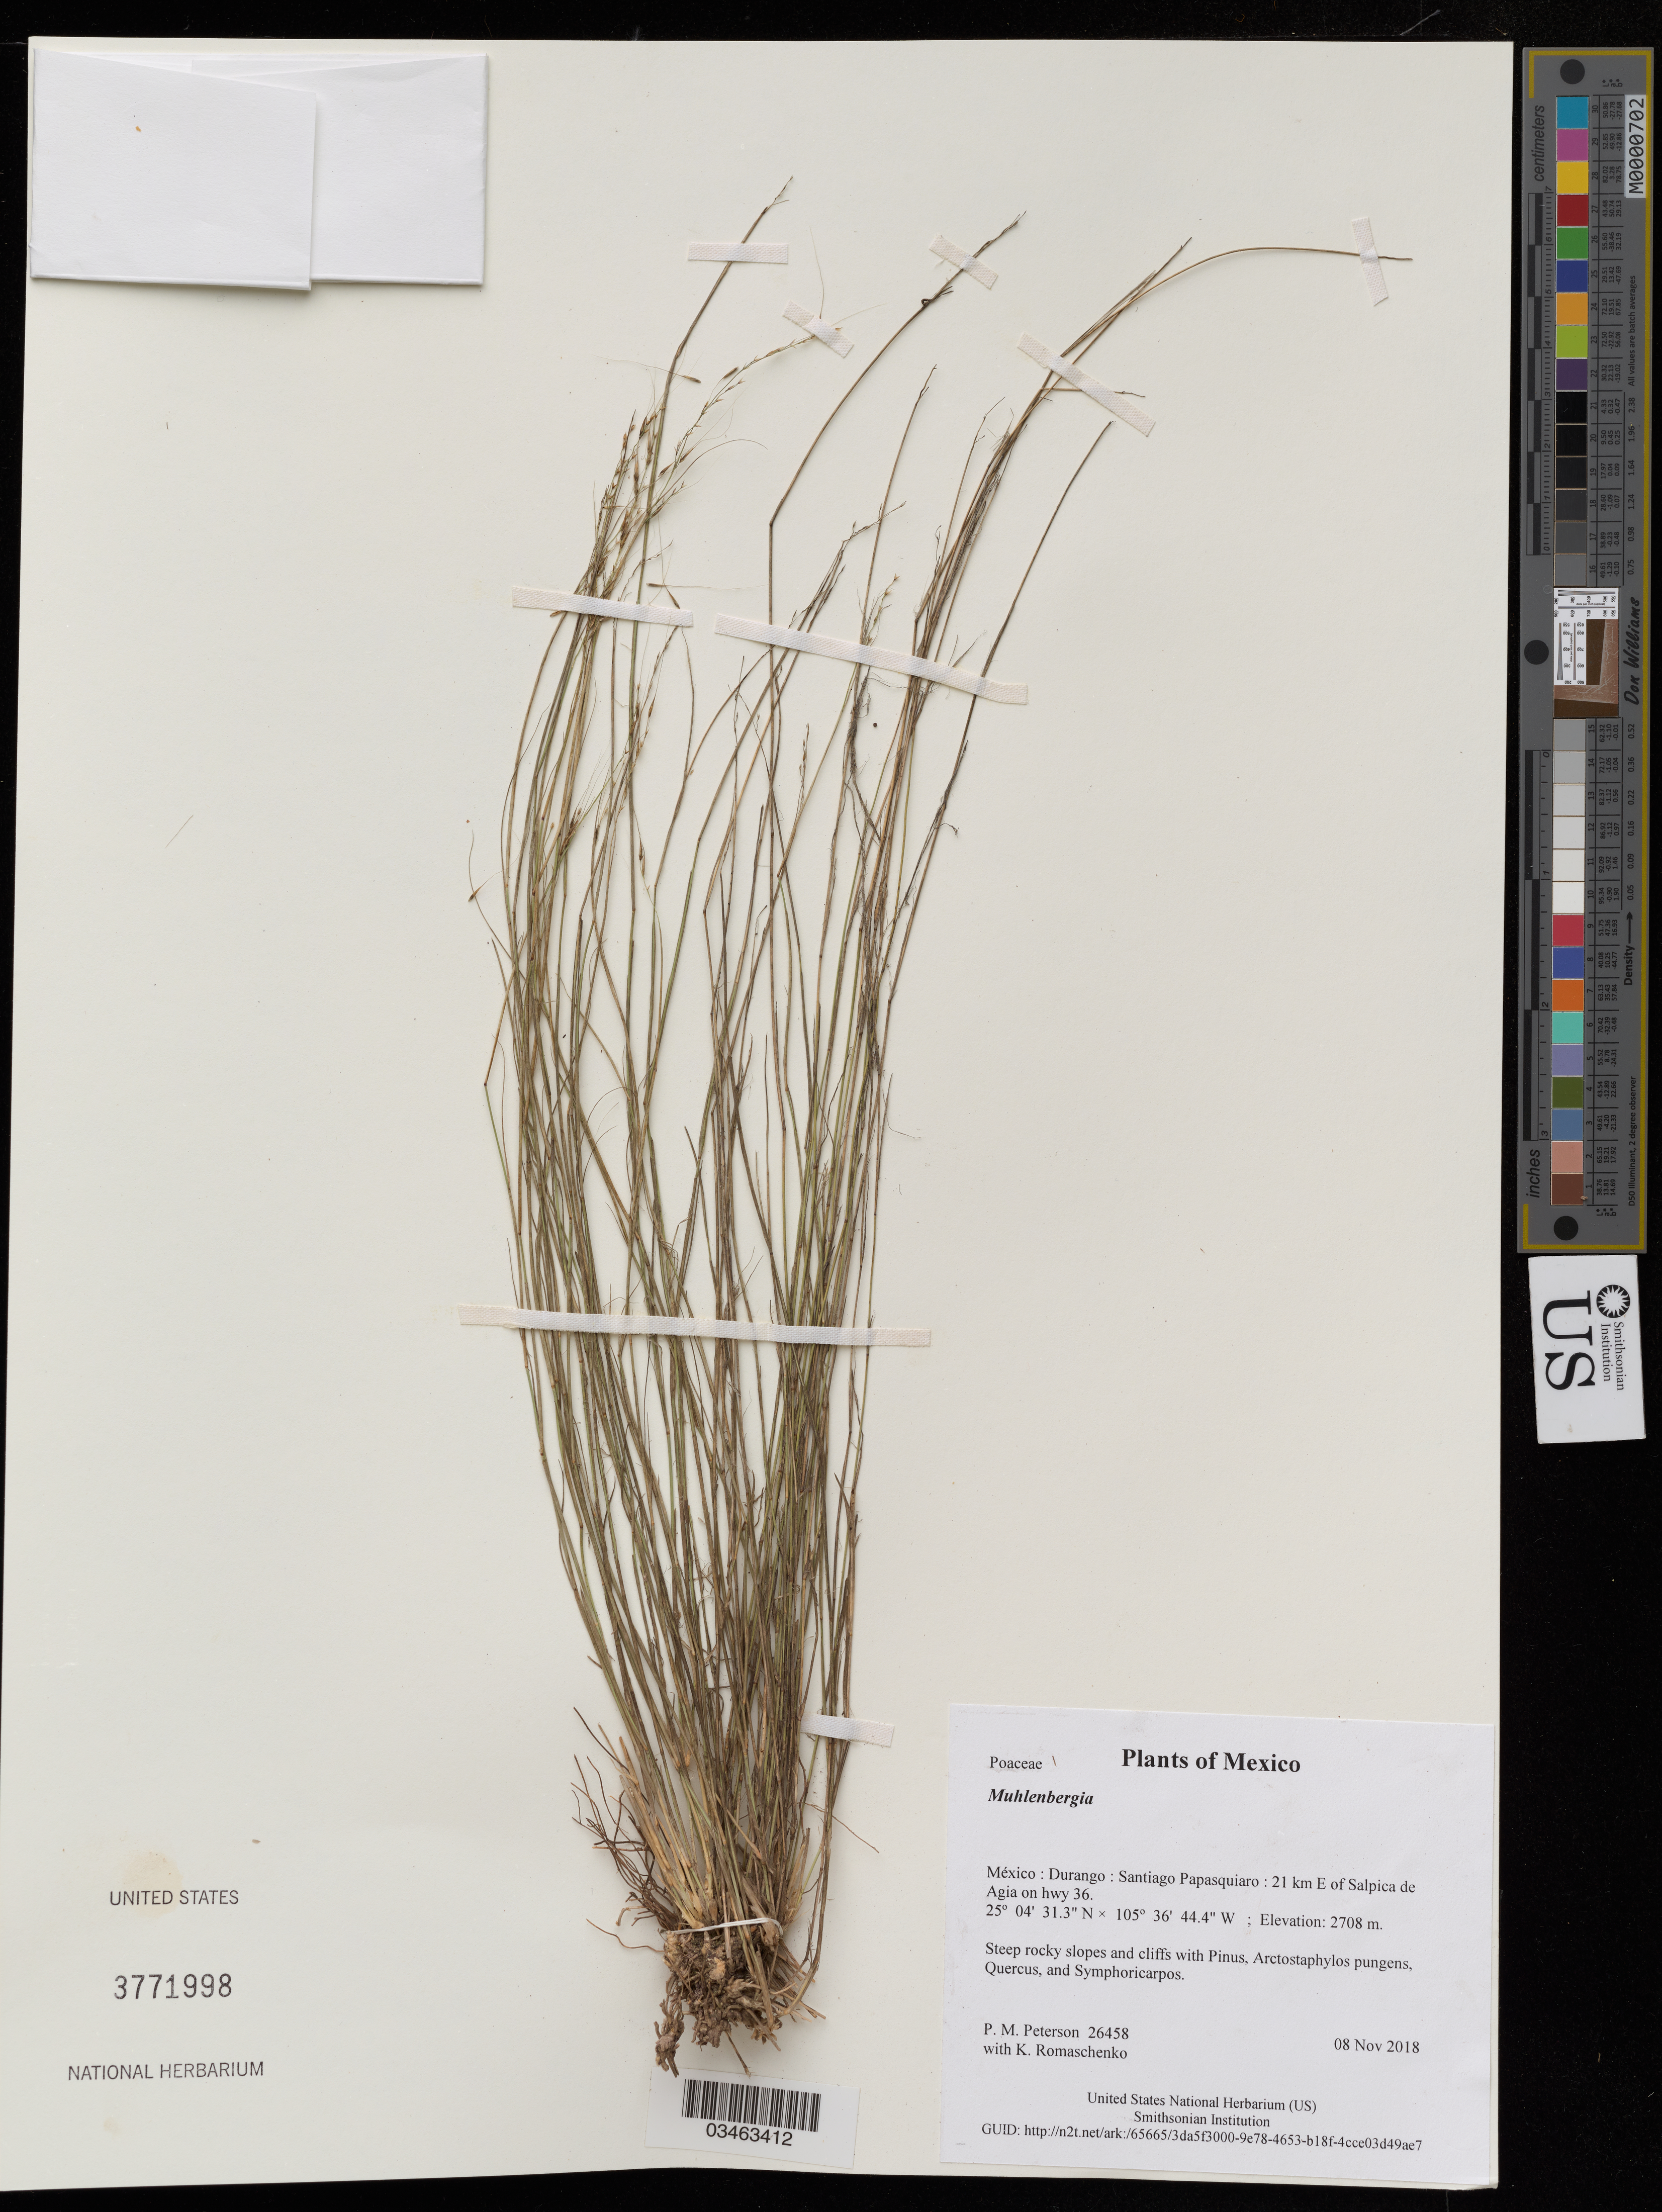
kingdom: Plantae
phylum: Tracheophyta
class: Liliopsida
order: Poales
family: Poaceae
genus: Muhlenbergia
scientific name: Muhlenbergia sp.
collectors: P. M. Peterson & K. Romaschenko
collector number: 26458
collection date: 2018-11-08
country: México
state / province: Durango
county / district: Santiago Papasquiaro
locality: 21 km E of Salpica de Agia on hwy 36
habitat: Steep rocky slopes and cliffs with Pinus, Arctostaphylos pungens, Quercus, and Symphoricarpos.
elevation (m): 2708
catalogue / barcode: US 3771998